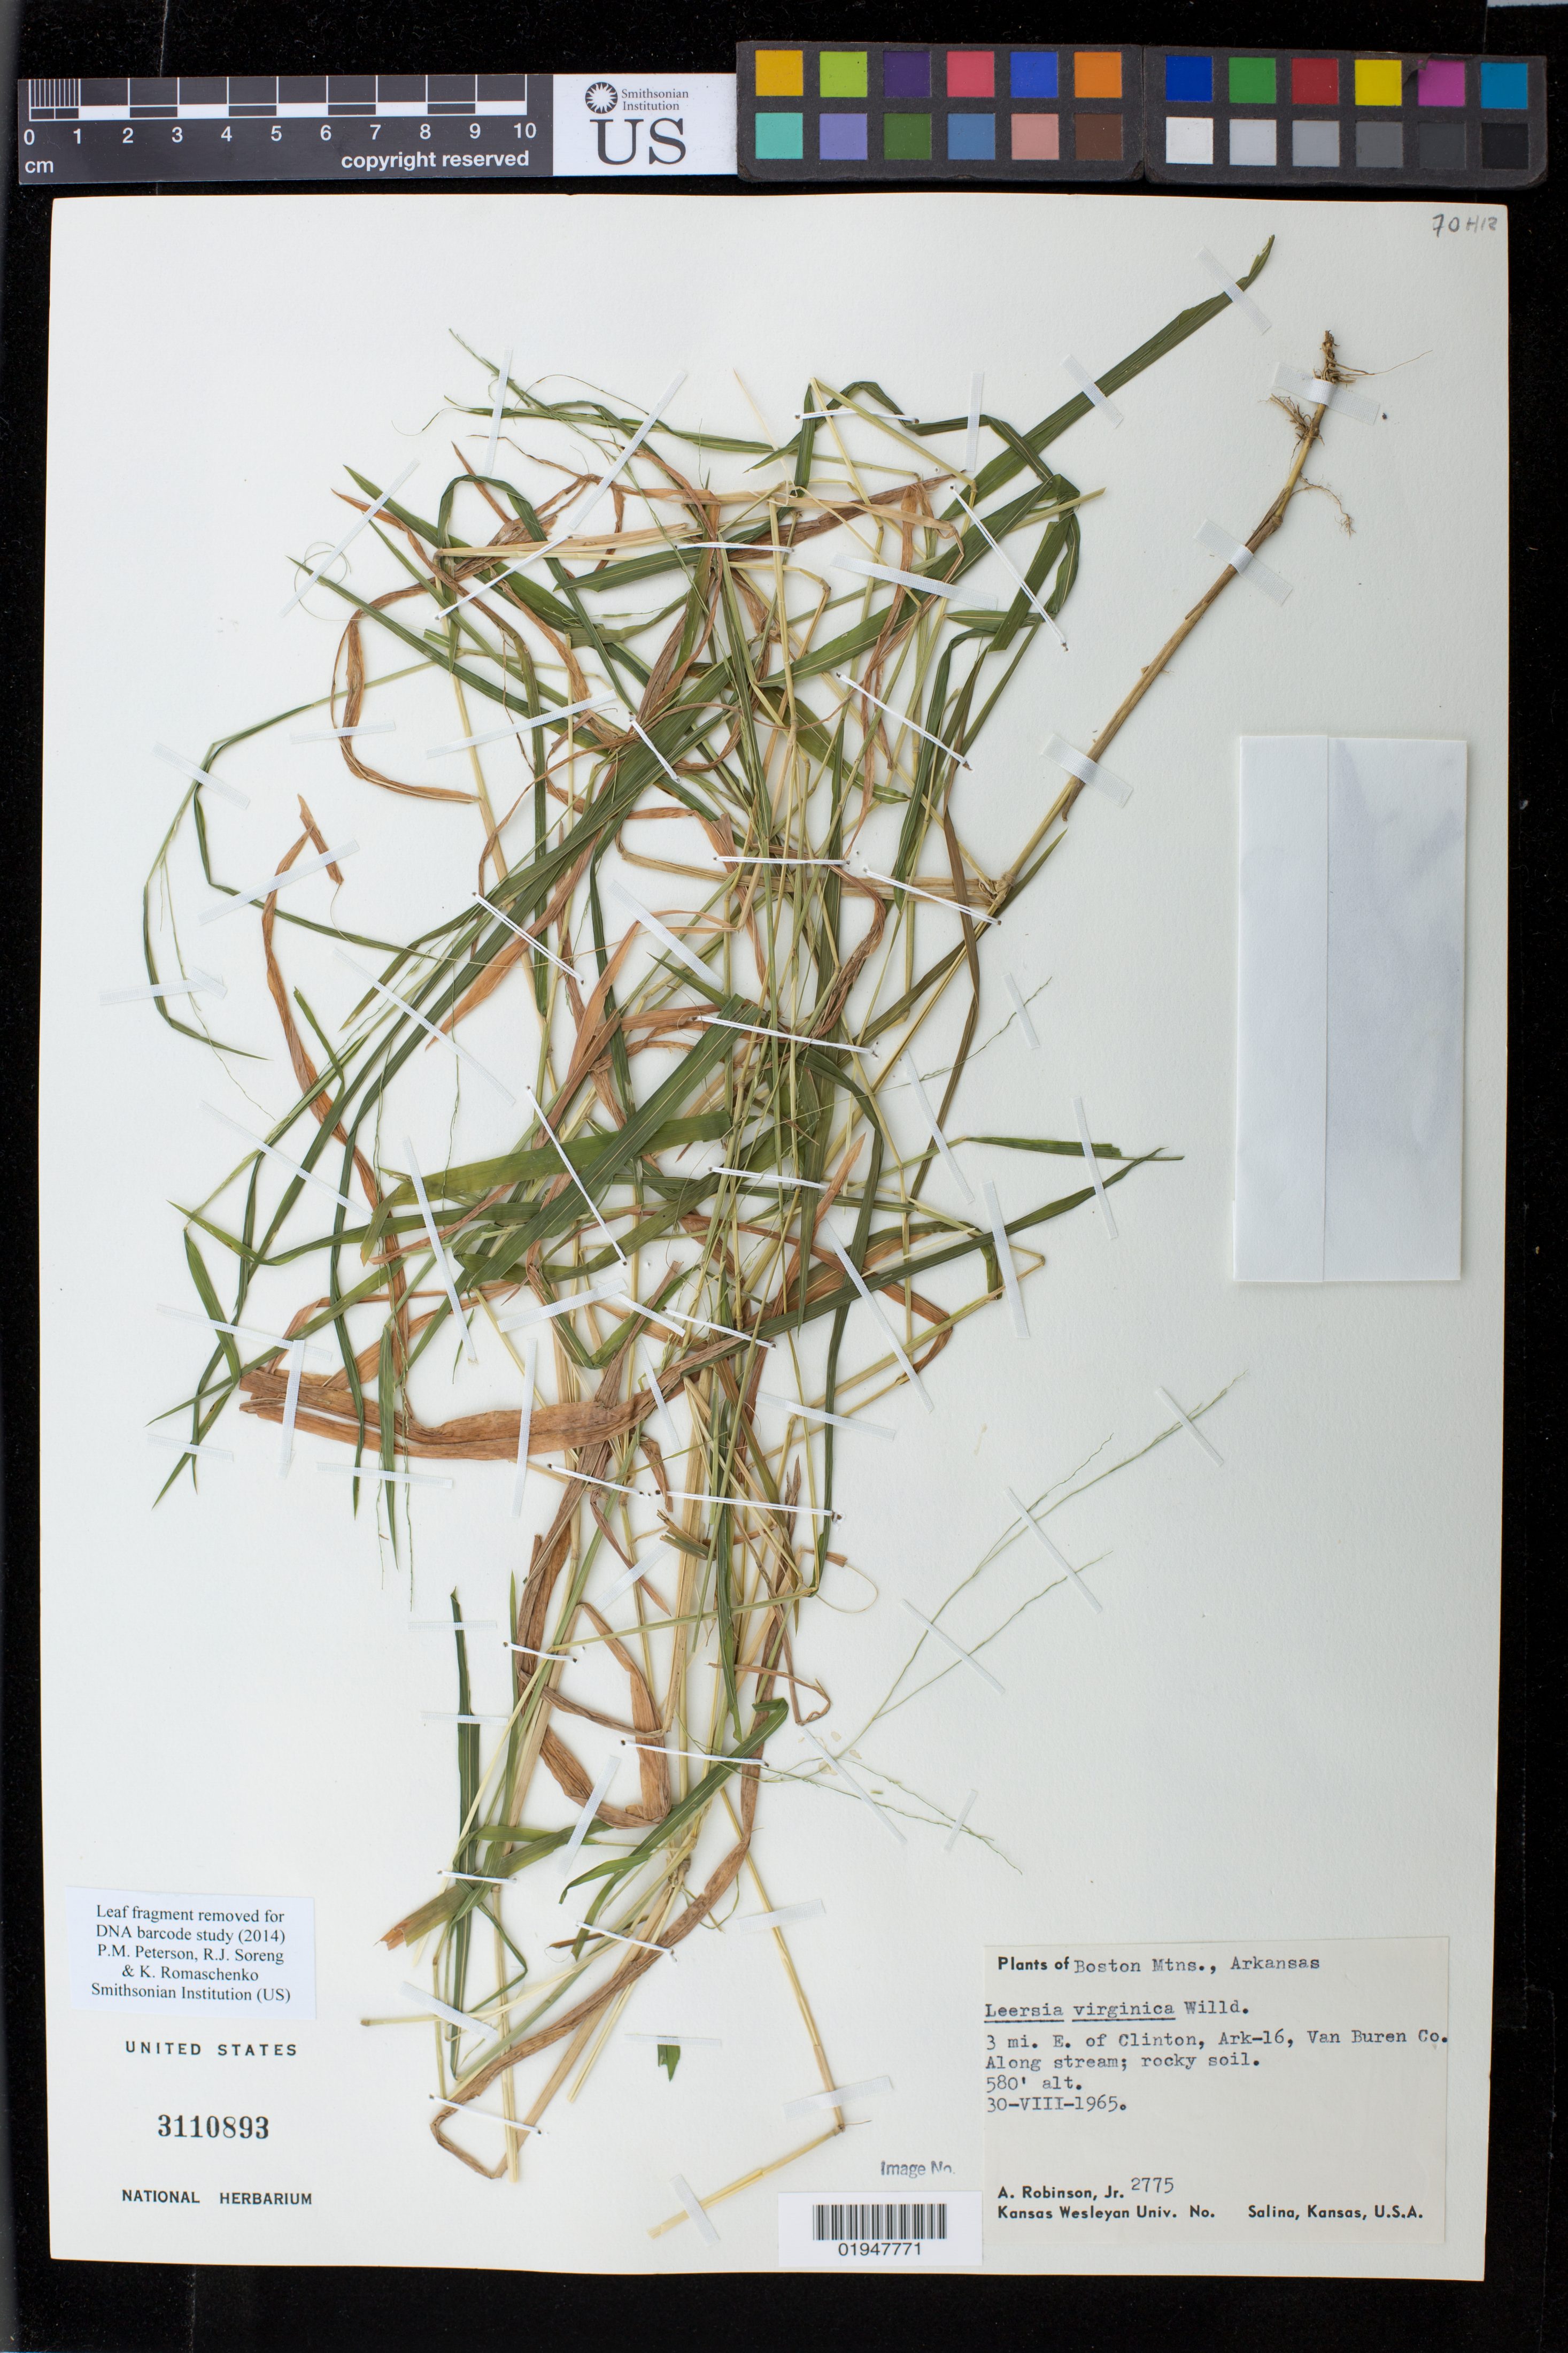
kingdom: Plantae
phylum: Tracheophyta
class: Liliopsida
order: Poales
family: Poaceae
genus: Leersia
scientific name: Leersia virginica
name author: Willd.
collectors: A. Robinson Jr.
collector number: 2775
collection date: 1965-08-30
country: United States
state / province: Arkansas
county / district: Van Buren County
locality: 3 mi. E. of Clinton, Ark-16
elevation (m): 177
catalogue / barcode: US 3110893